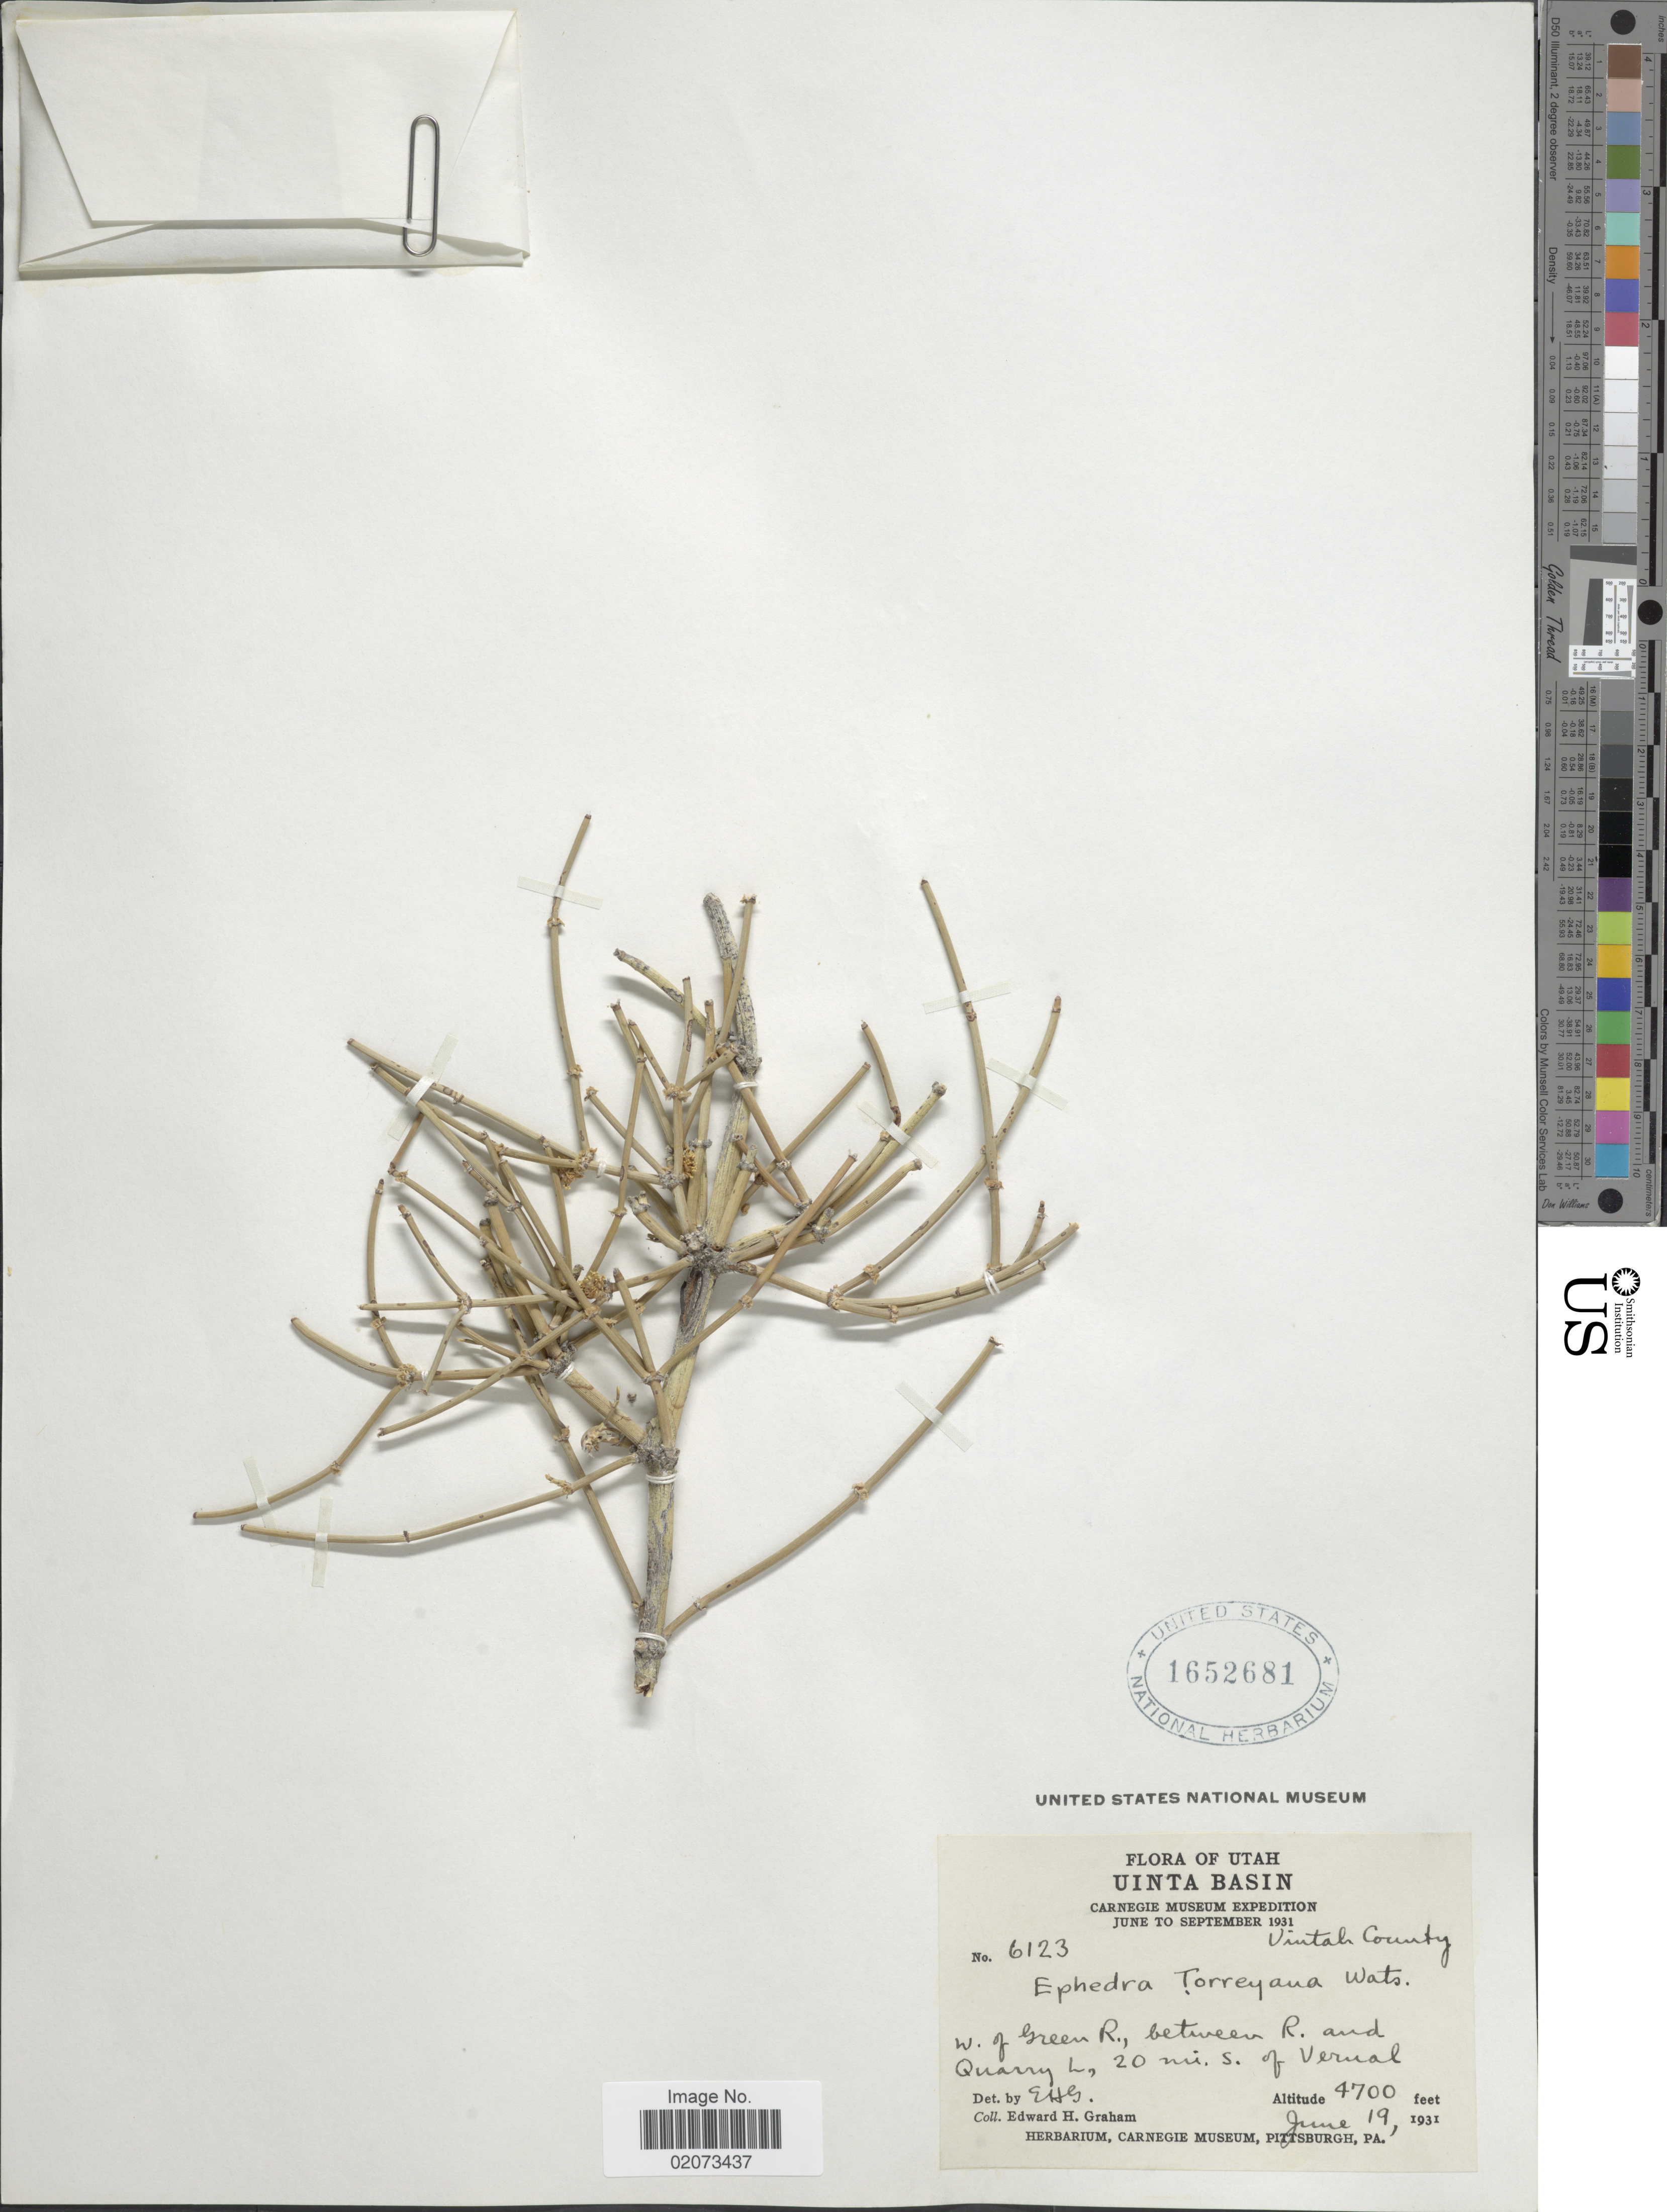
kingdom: Plantae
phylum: Tracheophyta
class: Gnetopsida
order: Ephedrales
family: Ephedraceae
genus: Ephedra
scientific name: Ephedra torreyana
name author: S. Watson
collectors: E. H. Graham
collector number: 6123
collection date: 1931-06-19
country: United States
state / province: Utah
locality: Utah, Uinta Basin. W. of Green R., between R. and Quarry L, 20 mi. S of Vernal.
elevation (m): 1433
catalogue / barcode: US 1652681